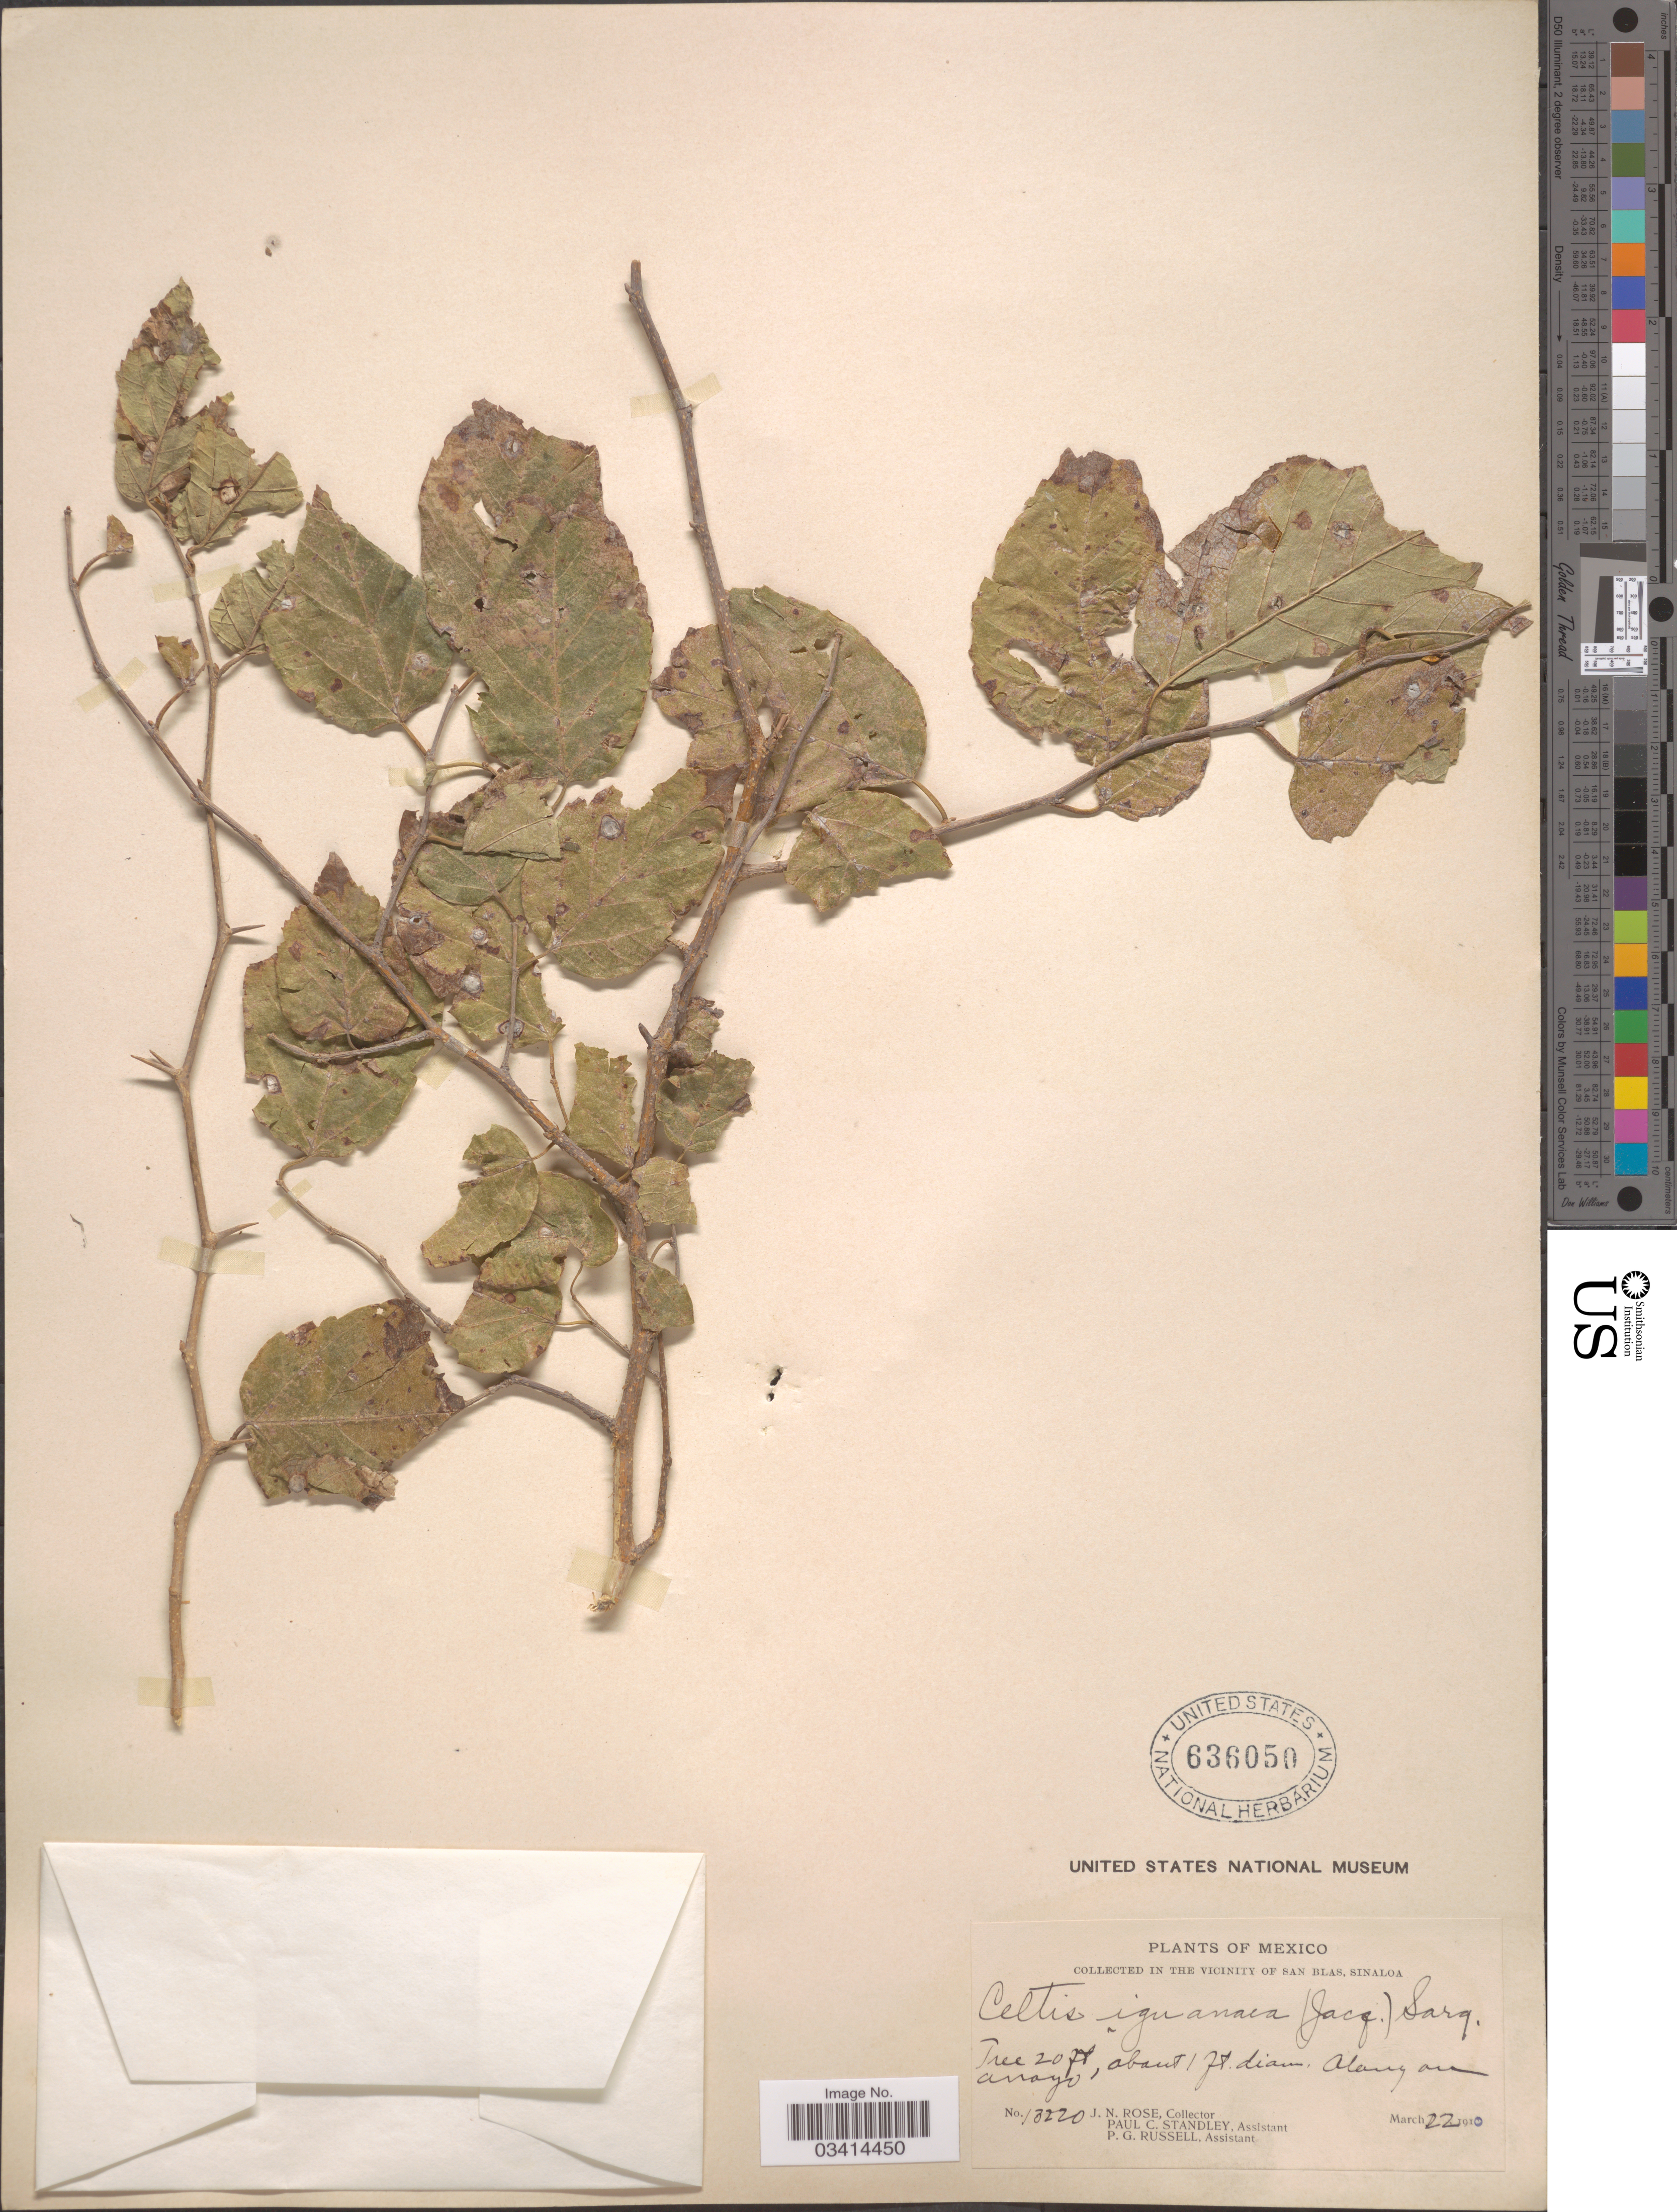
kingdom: Plantae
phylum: Tracheophyta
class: Magnoliopsida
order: Rosales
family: Cannabaceae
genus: Celtis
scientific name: Celtis iguanaea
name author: (Jacq.) Sarg.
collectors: J. N. Rose, P. C. Standley & P. G. Russell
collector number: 13220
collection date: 1910-03-22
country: Mexico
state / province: Sinaloa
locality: In the vicinity of San Blas.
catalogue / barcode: US 636050